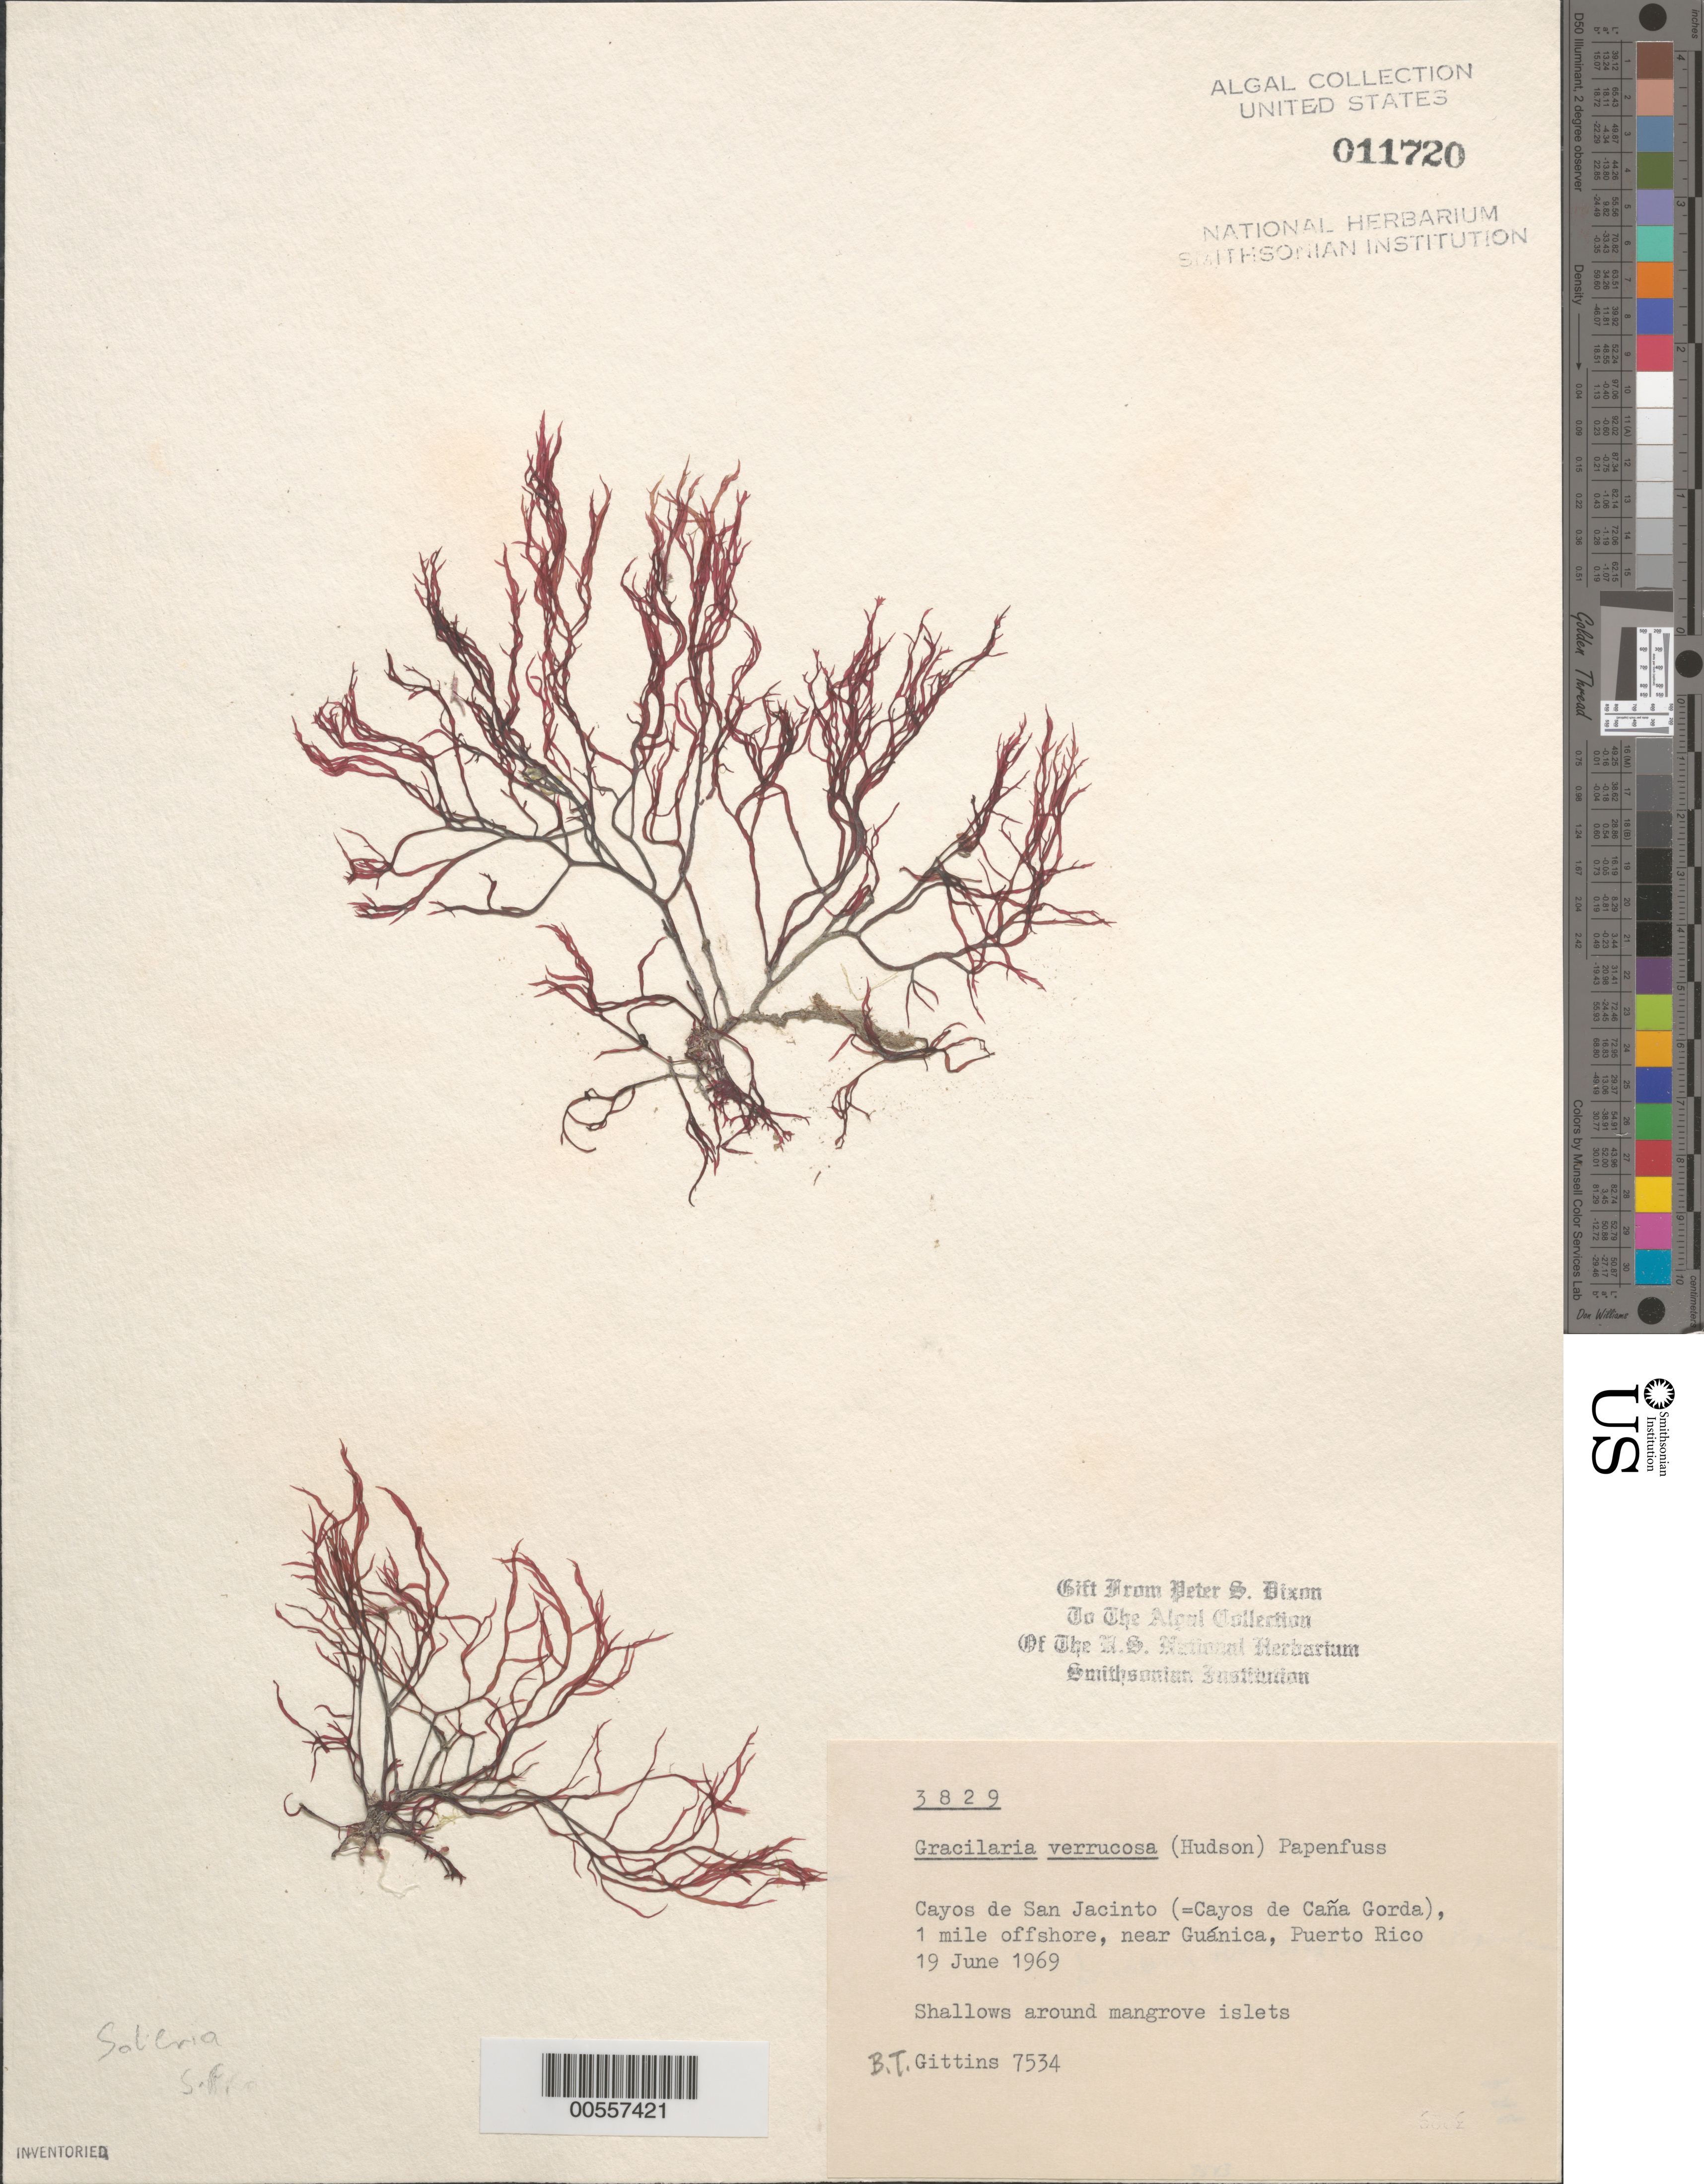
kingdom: Plantae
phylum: Rhodophyta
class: Florideophyceae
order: Gracilariales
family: Gracilariaceae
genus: Gracilariopsis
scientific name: Gracilariopsis longissima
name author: (S.G. Gmel.) Steentoft et al.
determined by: Algae name updating Project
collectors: B. Gittins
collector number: BTG 7534 & PSD 3829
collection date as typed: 19 Jun 1969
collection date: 1969-06-19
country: Puerto Rico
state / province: Guanica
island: Cayos de San Jacinto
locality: Near Guanica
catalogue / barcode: US 11720